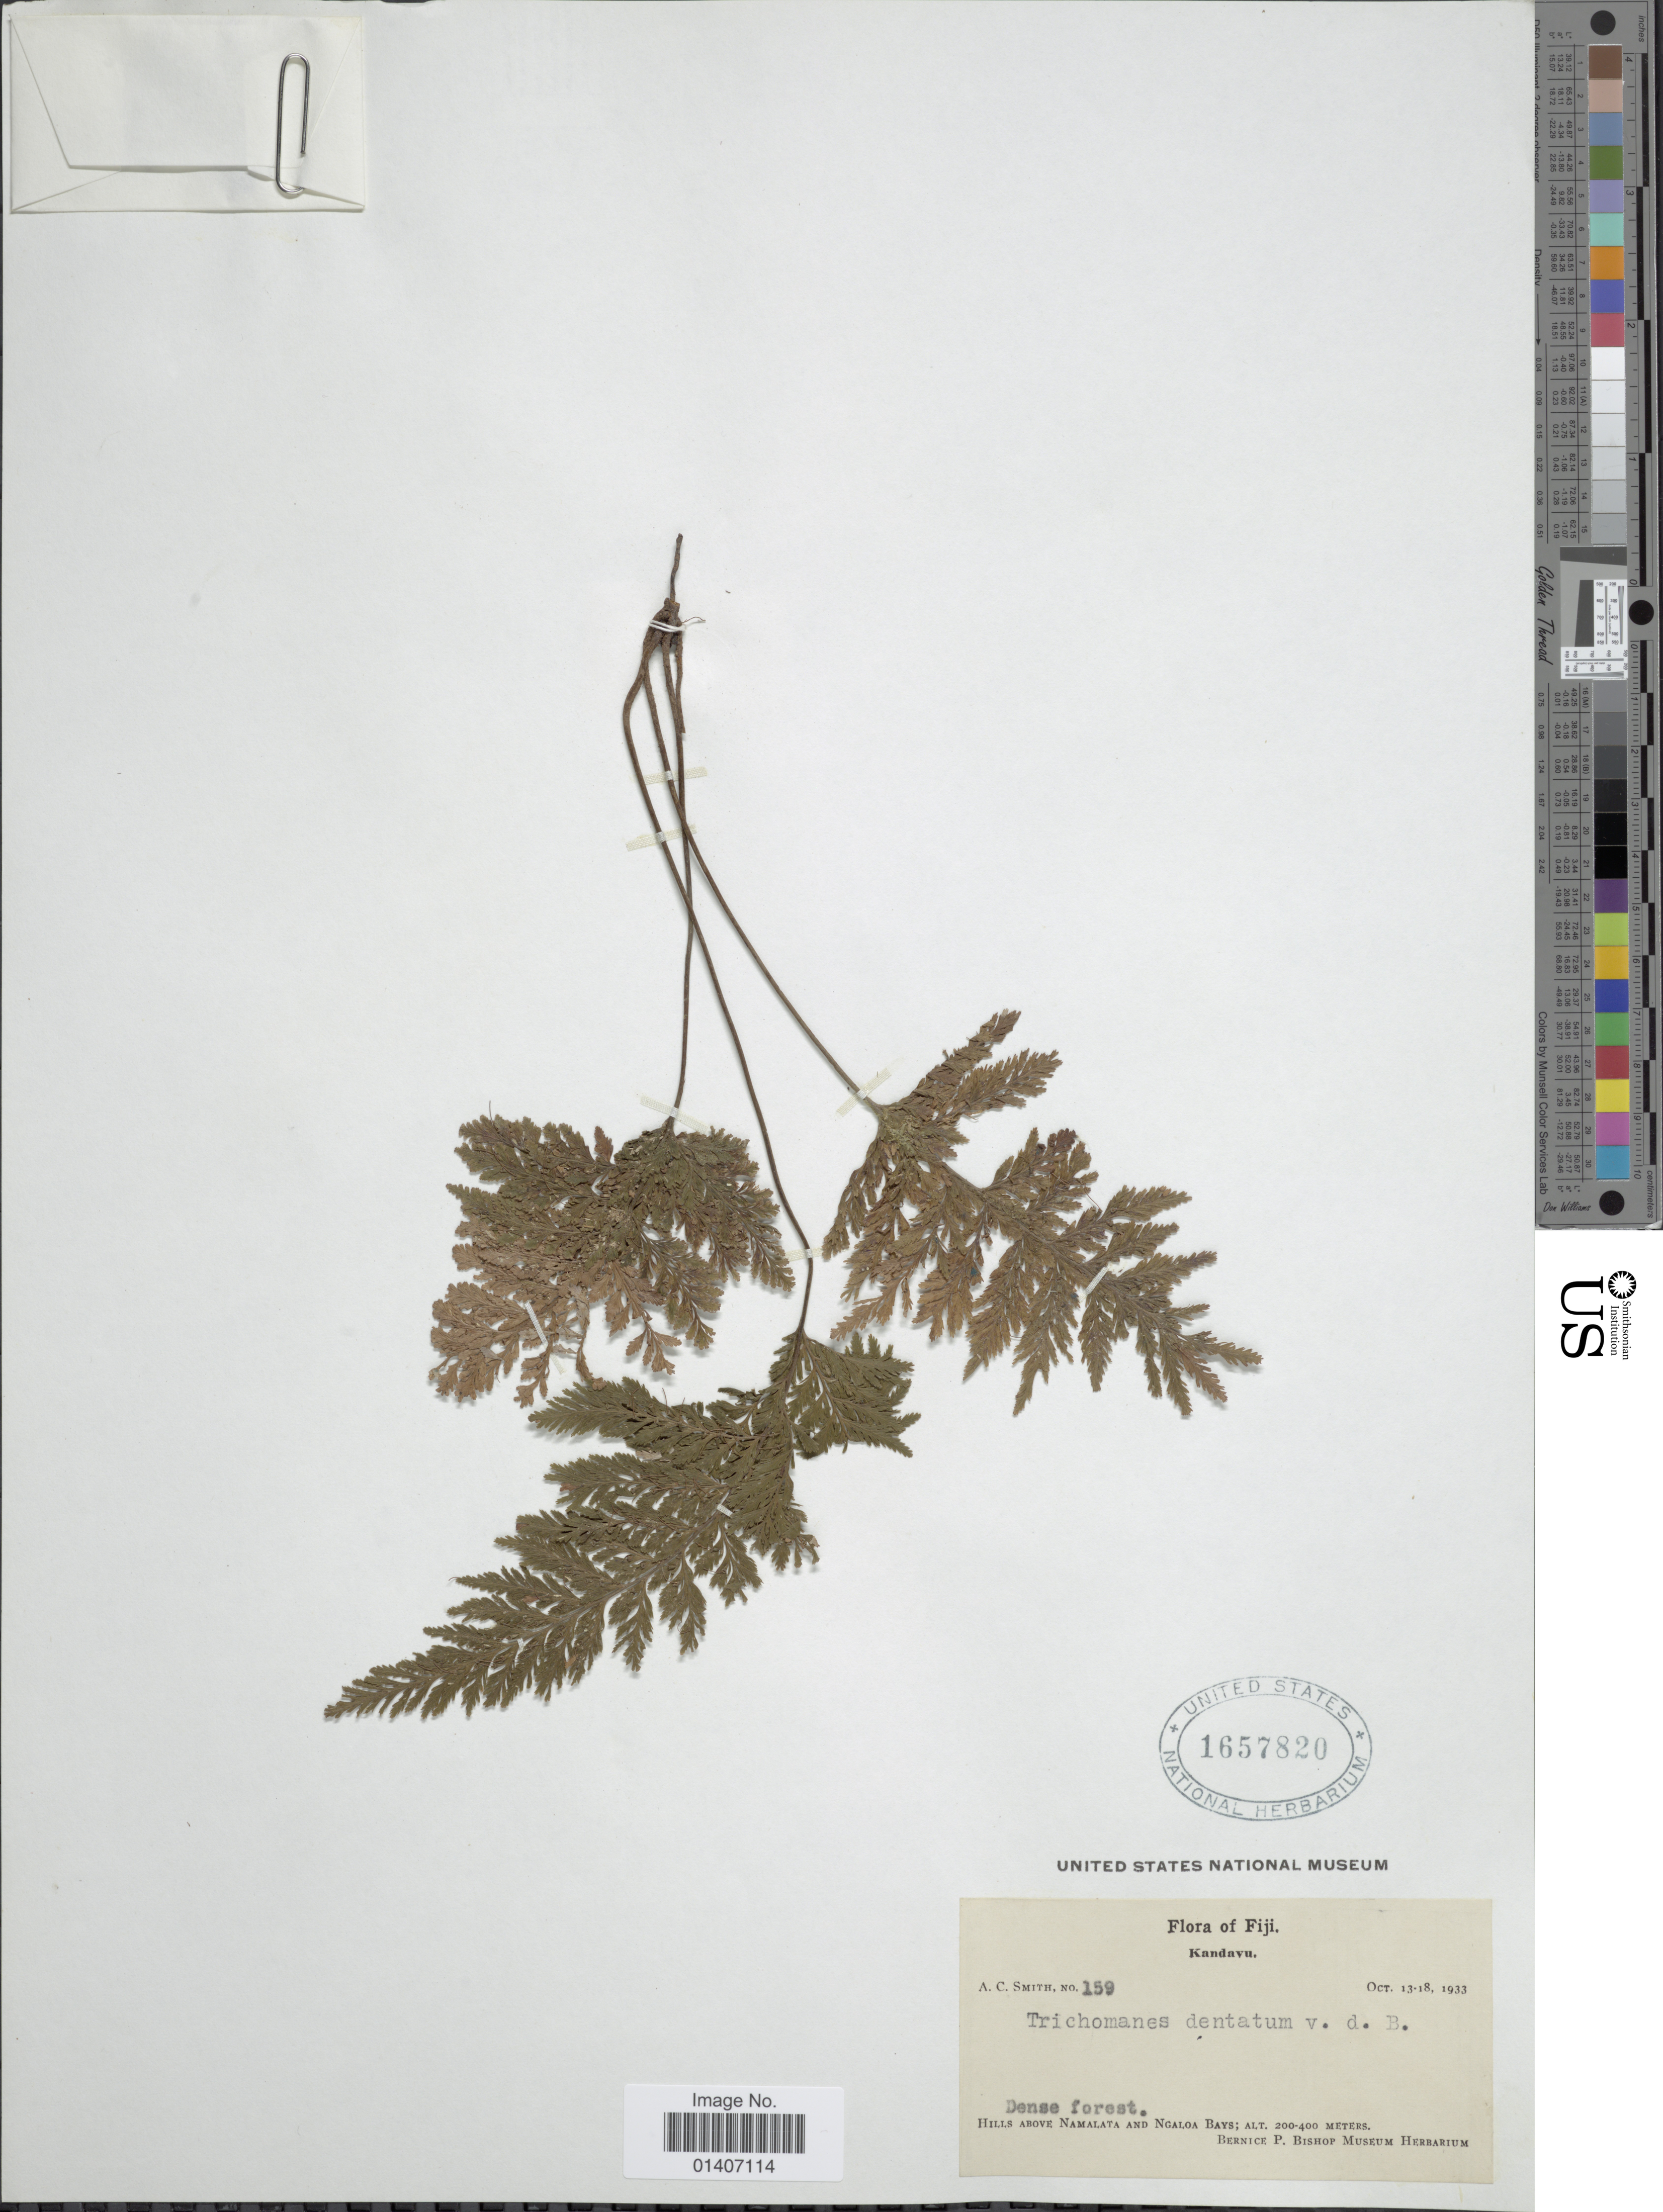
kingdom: Plantae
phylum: Tracheophyta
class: Polypodiopsida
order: Hymenophyllales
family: Hymenophyllaceae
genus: Abrodictyum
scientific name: Abrodictyum dentatum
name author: (Bosch) Ebihara & K. Iwats.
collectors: A. C. Smith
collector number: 159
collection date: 1933-10-13/1933-10-18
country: Fiji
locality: Kandavu, Hills above Namalata and Ngaloa Bays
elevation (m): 200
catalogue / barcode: US 1657820